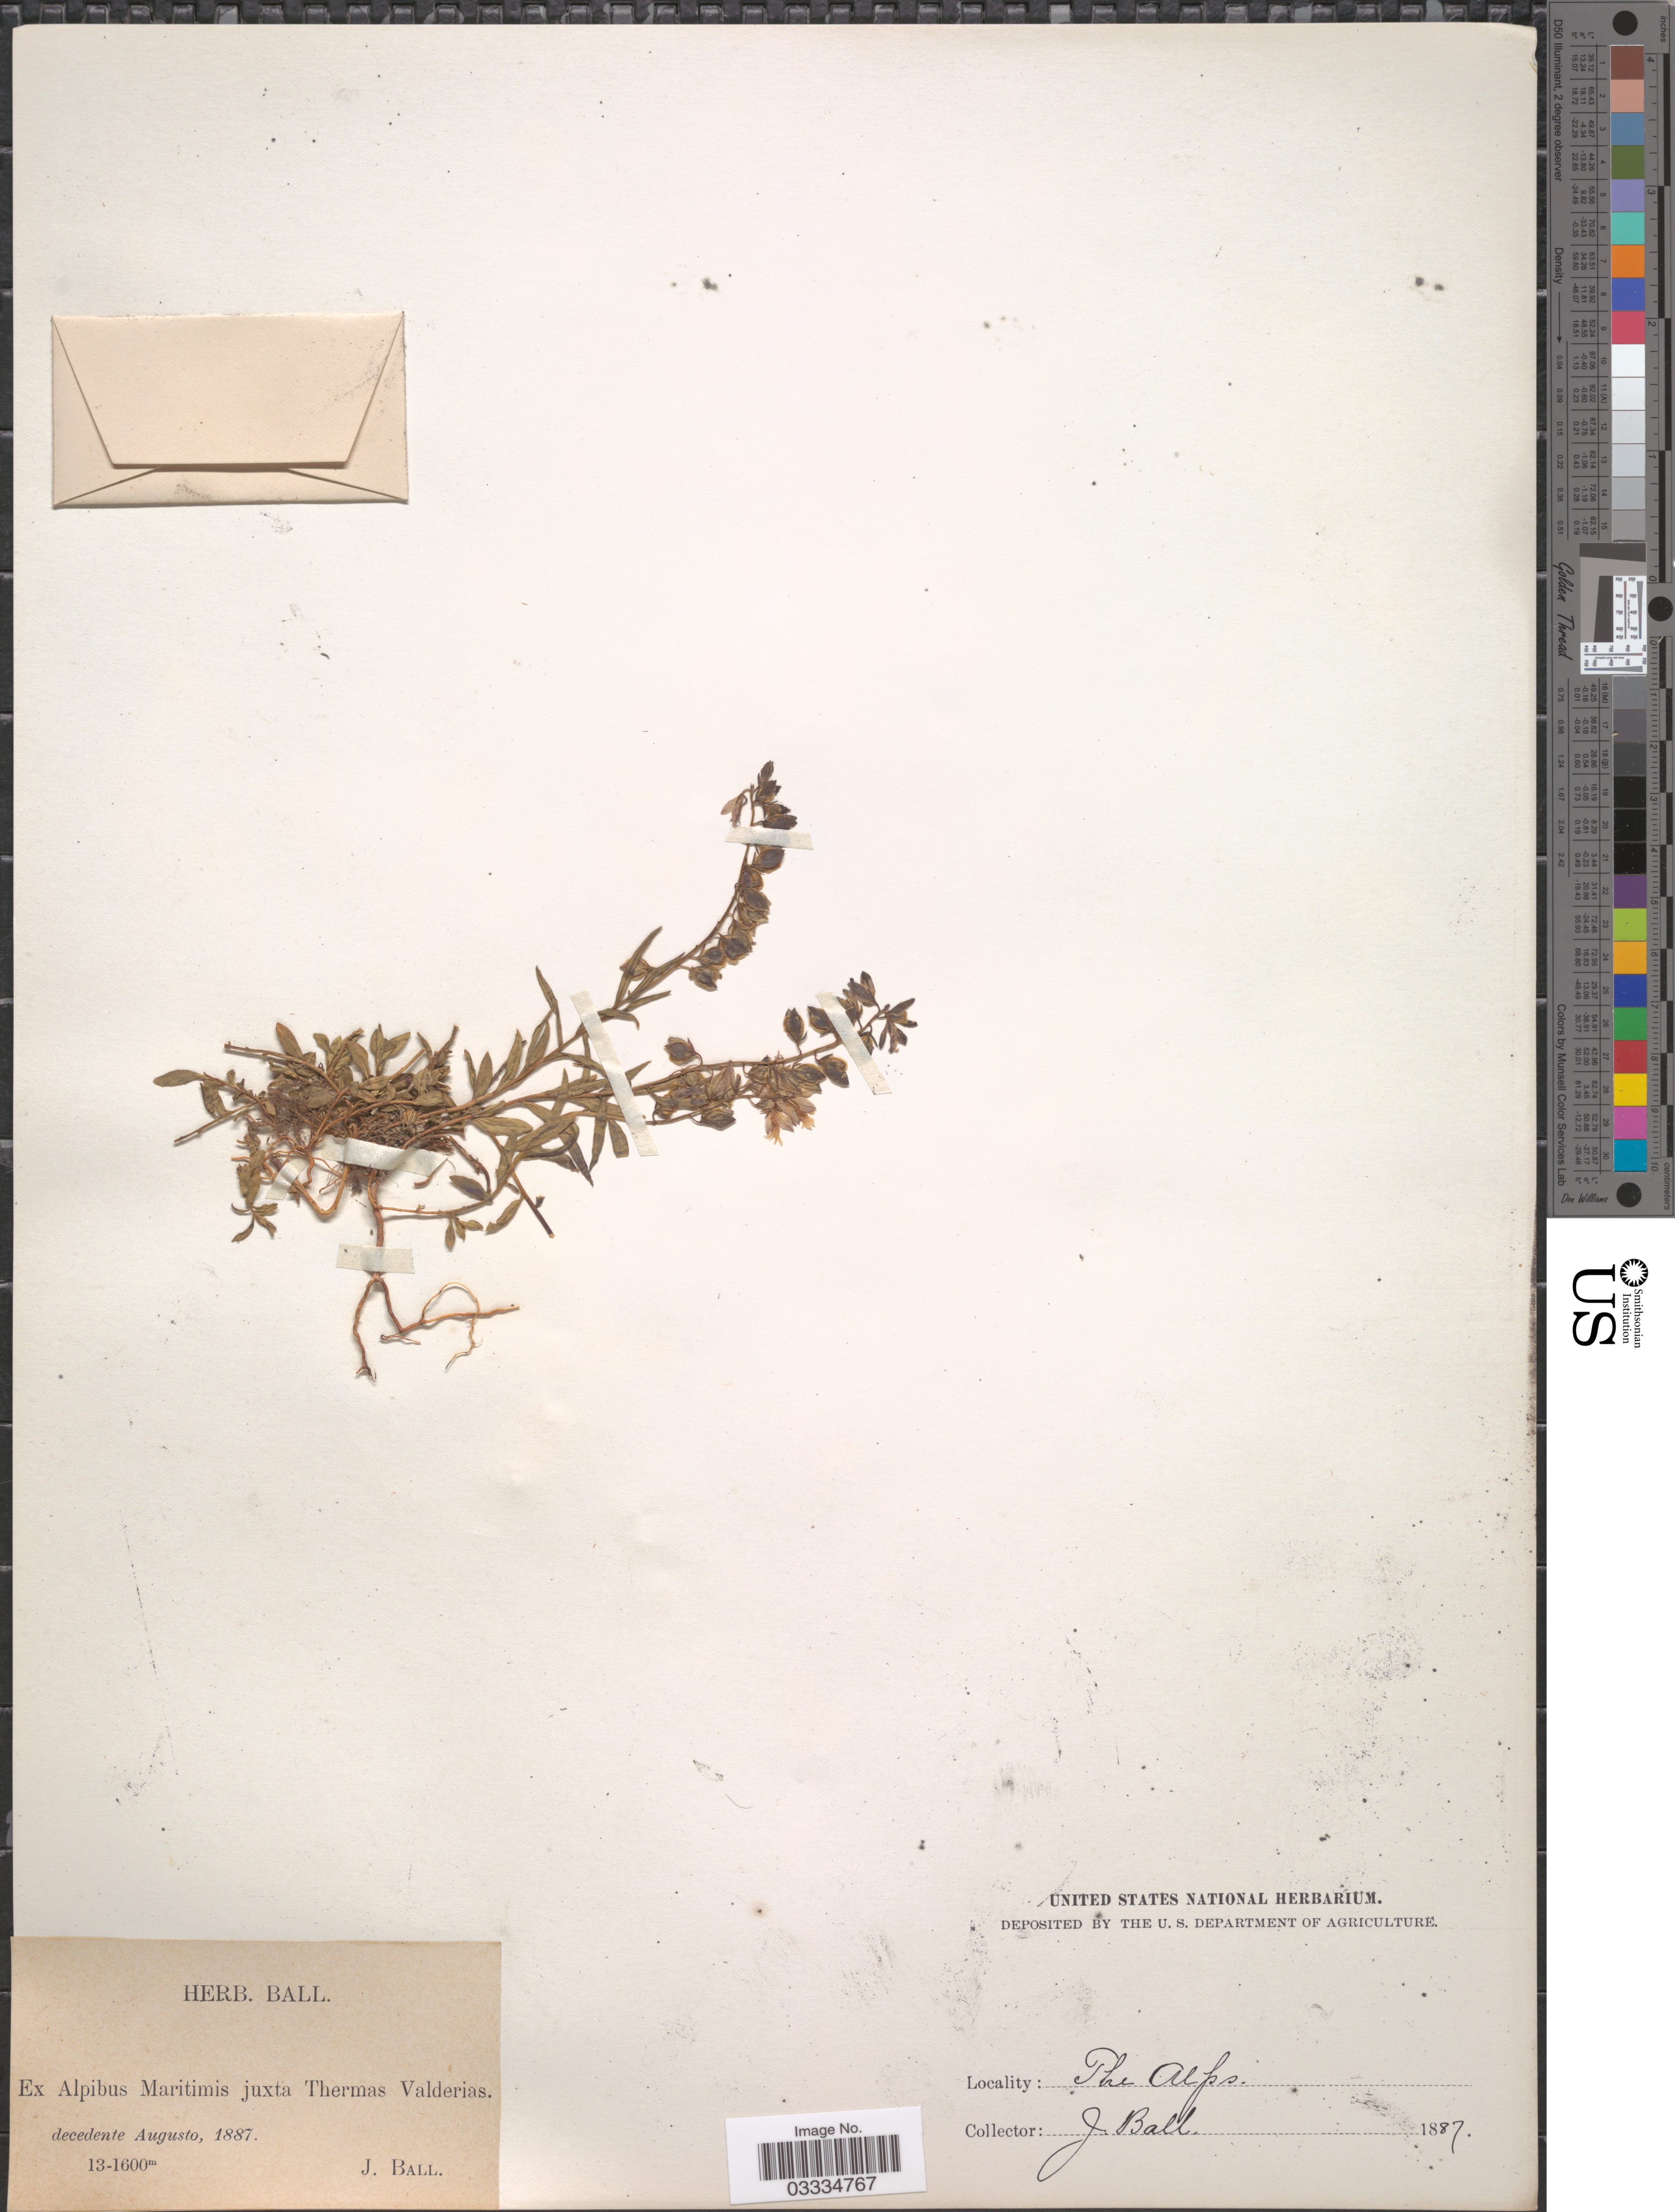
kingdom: Plantae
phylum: Tracheophyta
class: Magnoliopsida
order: Fabales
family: Polygalaceae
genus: Polygala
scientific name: Polygala sp.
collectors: J. Ball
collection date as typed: decedente Augusto 1887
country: Switzerland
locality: Ex Alpibus Martimis juxta Thermas Valderias. The Alps.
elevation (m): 1300